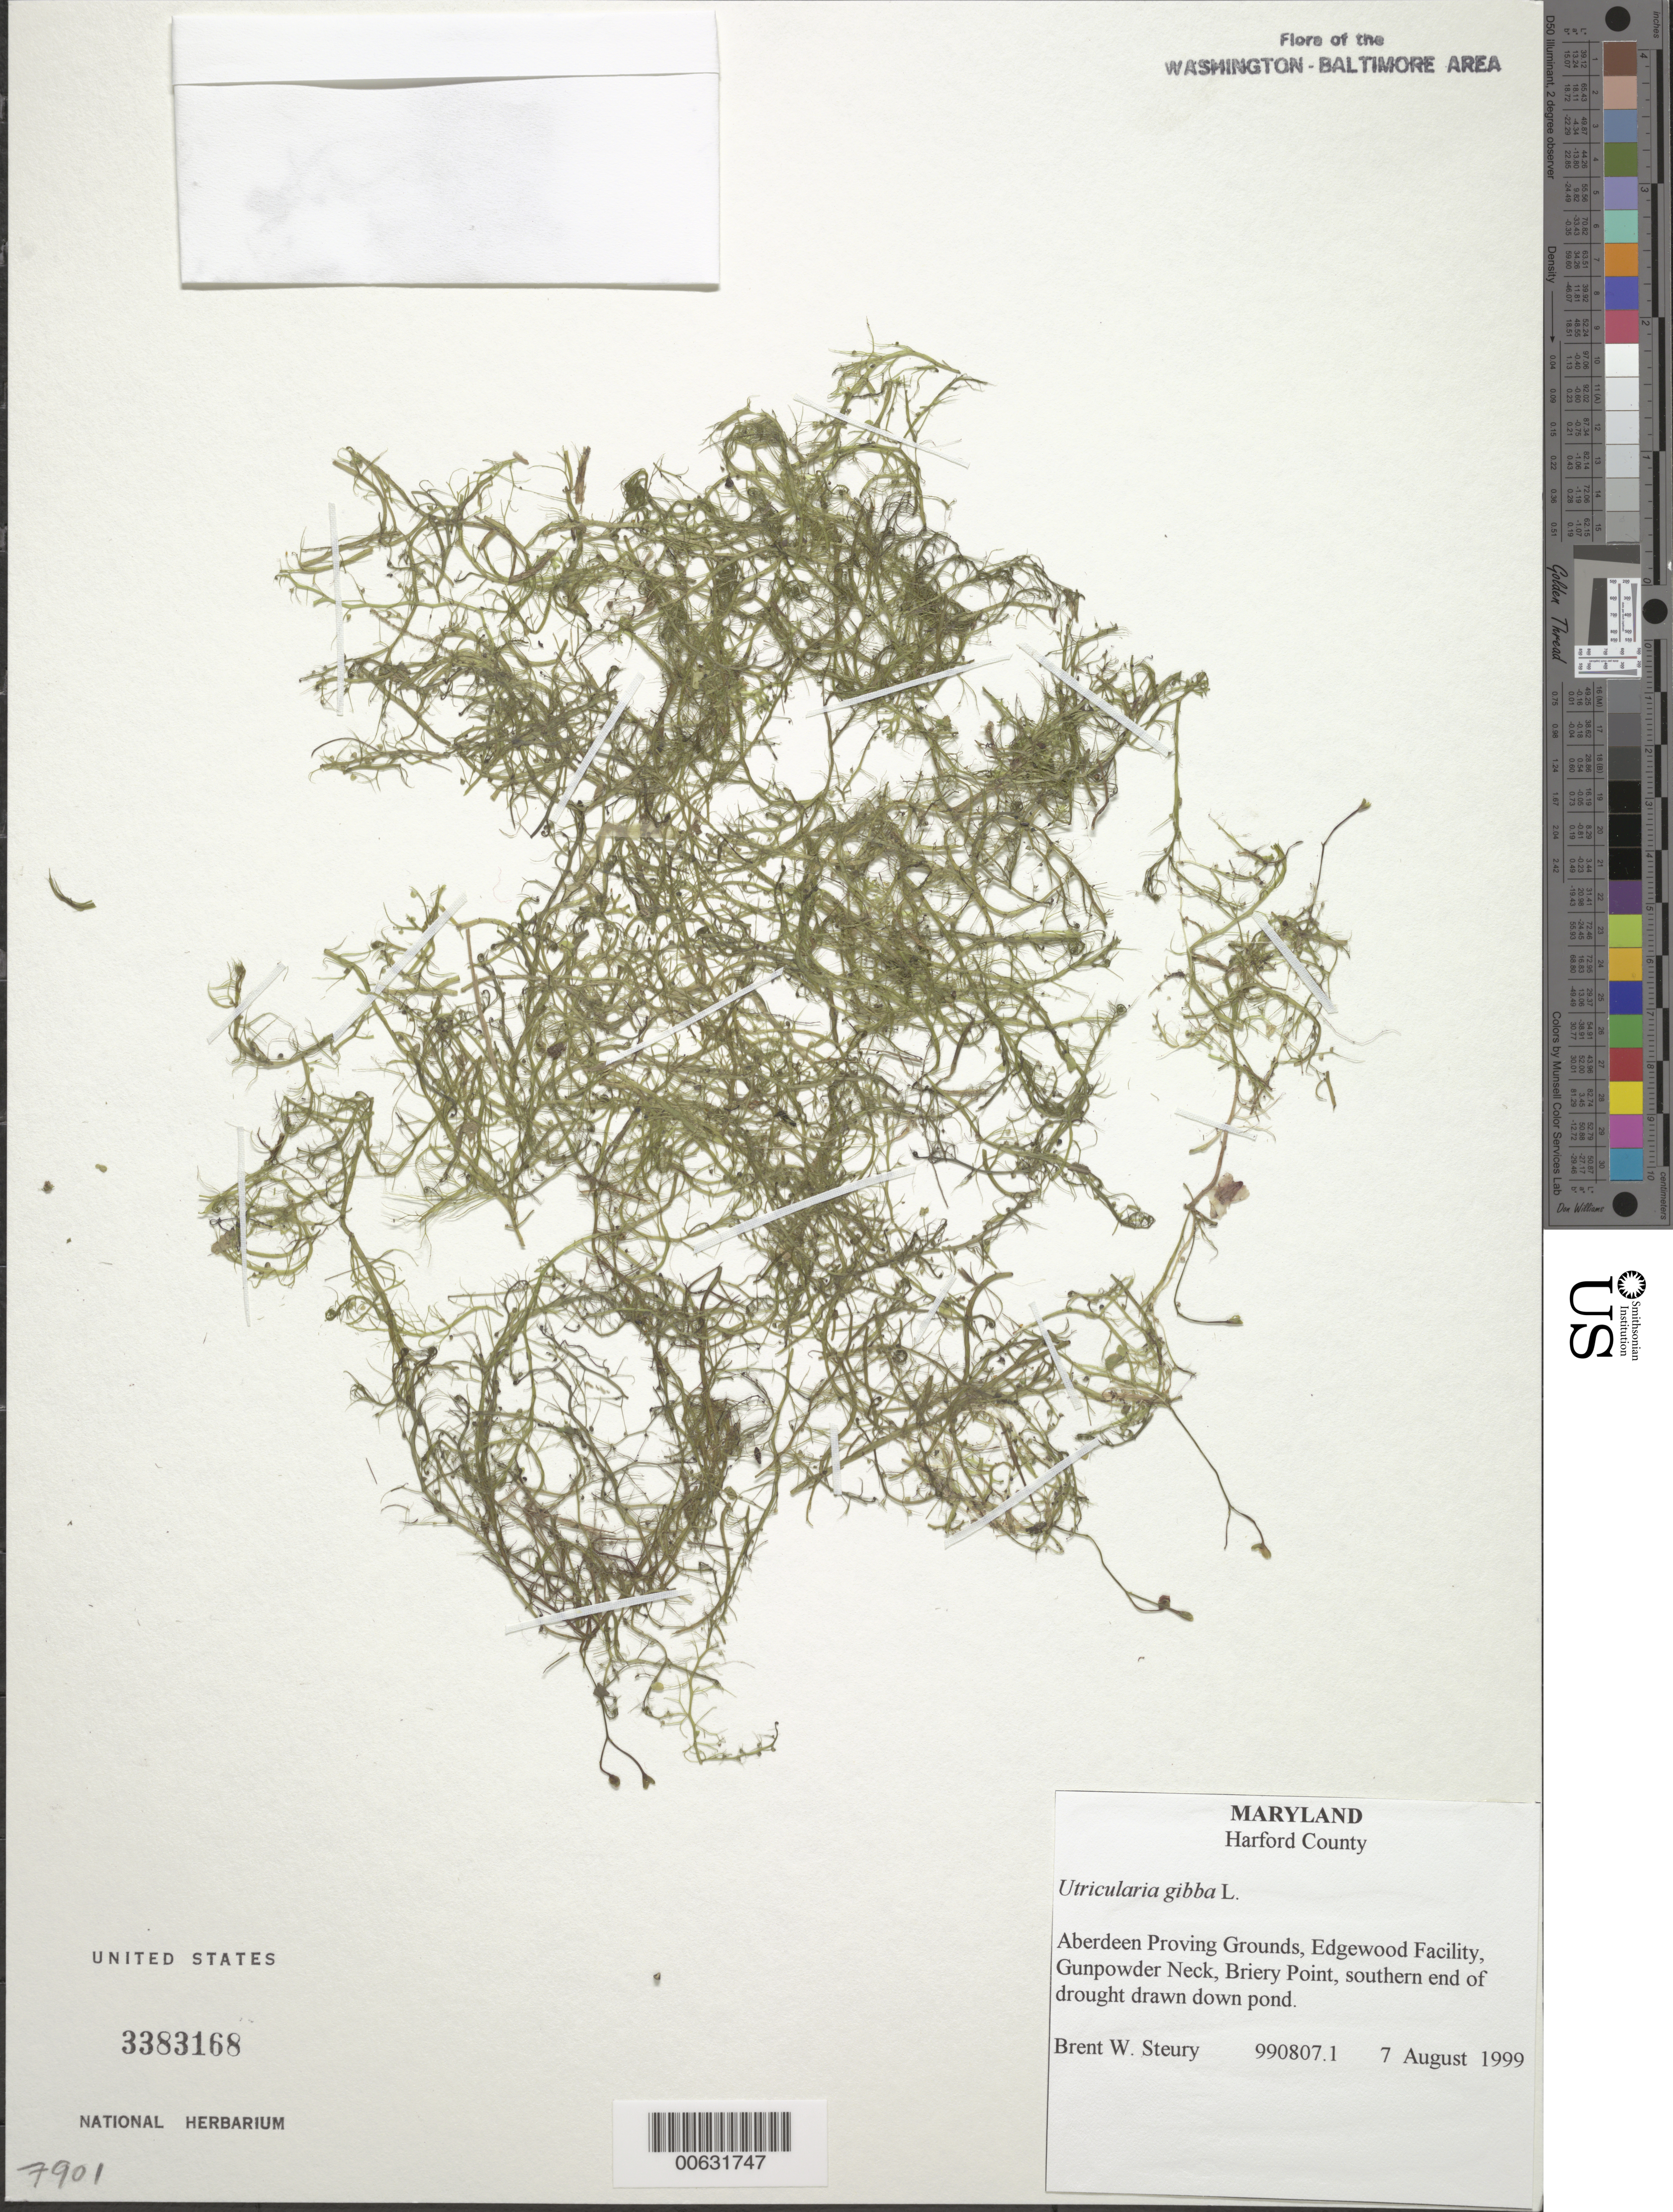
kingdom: Plantae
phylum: Tracheophyta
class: Magnoliopsida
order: Lamiales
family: Lentibulariaceae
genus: Utricularia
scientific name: Utricularia gibba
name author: L.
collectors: B. Steury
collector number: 990807.1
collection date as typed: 07 Aug 1999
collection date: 1999-08-07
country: United States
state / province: Maryland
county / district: Harford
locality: Aberdeen Proving Grounds, Edgewood Facility, Gunpowder Neck, Briery Point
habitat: Southern end of drought drawn down pond.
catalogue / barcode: US 3383168